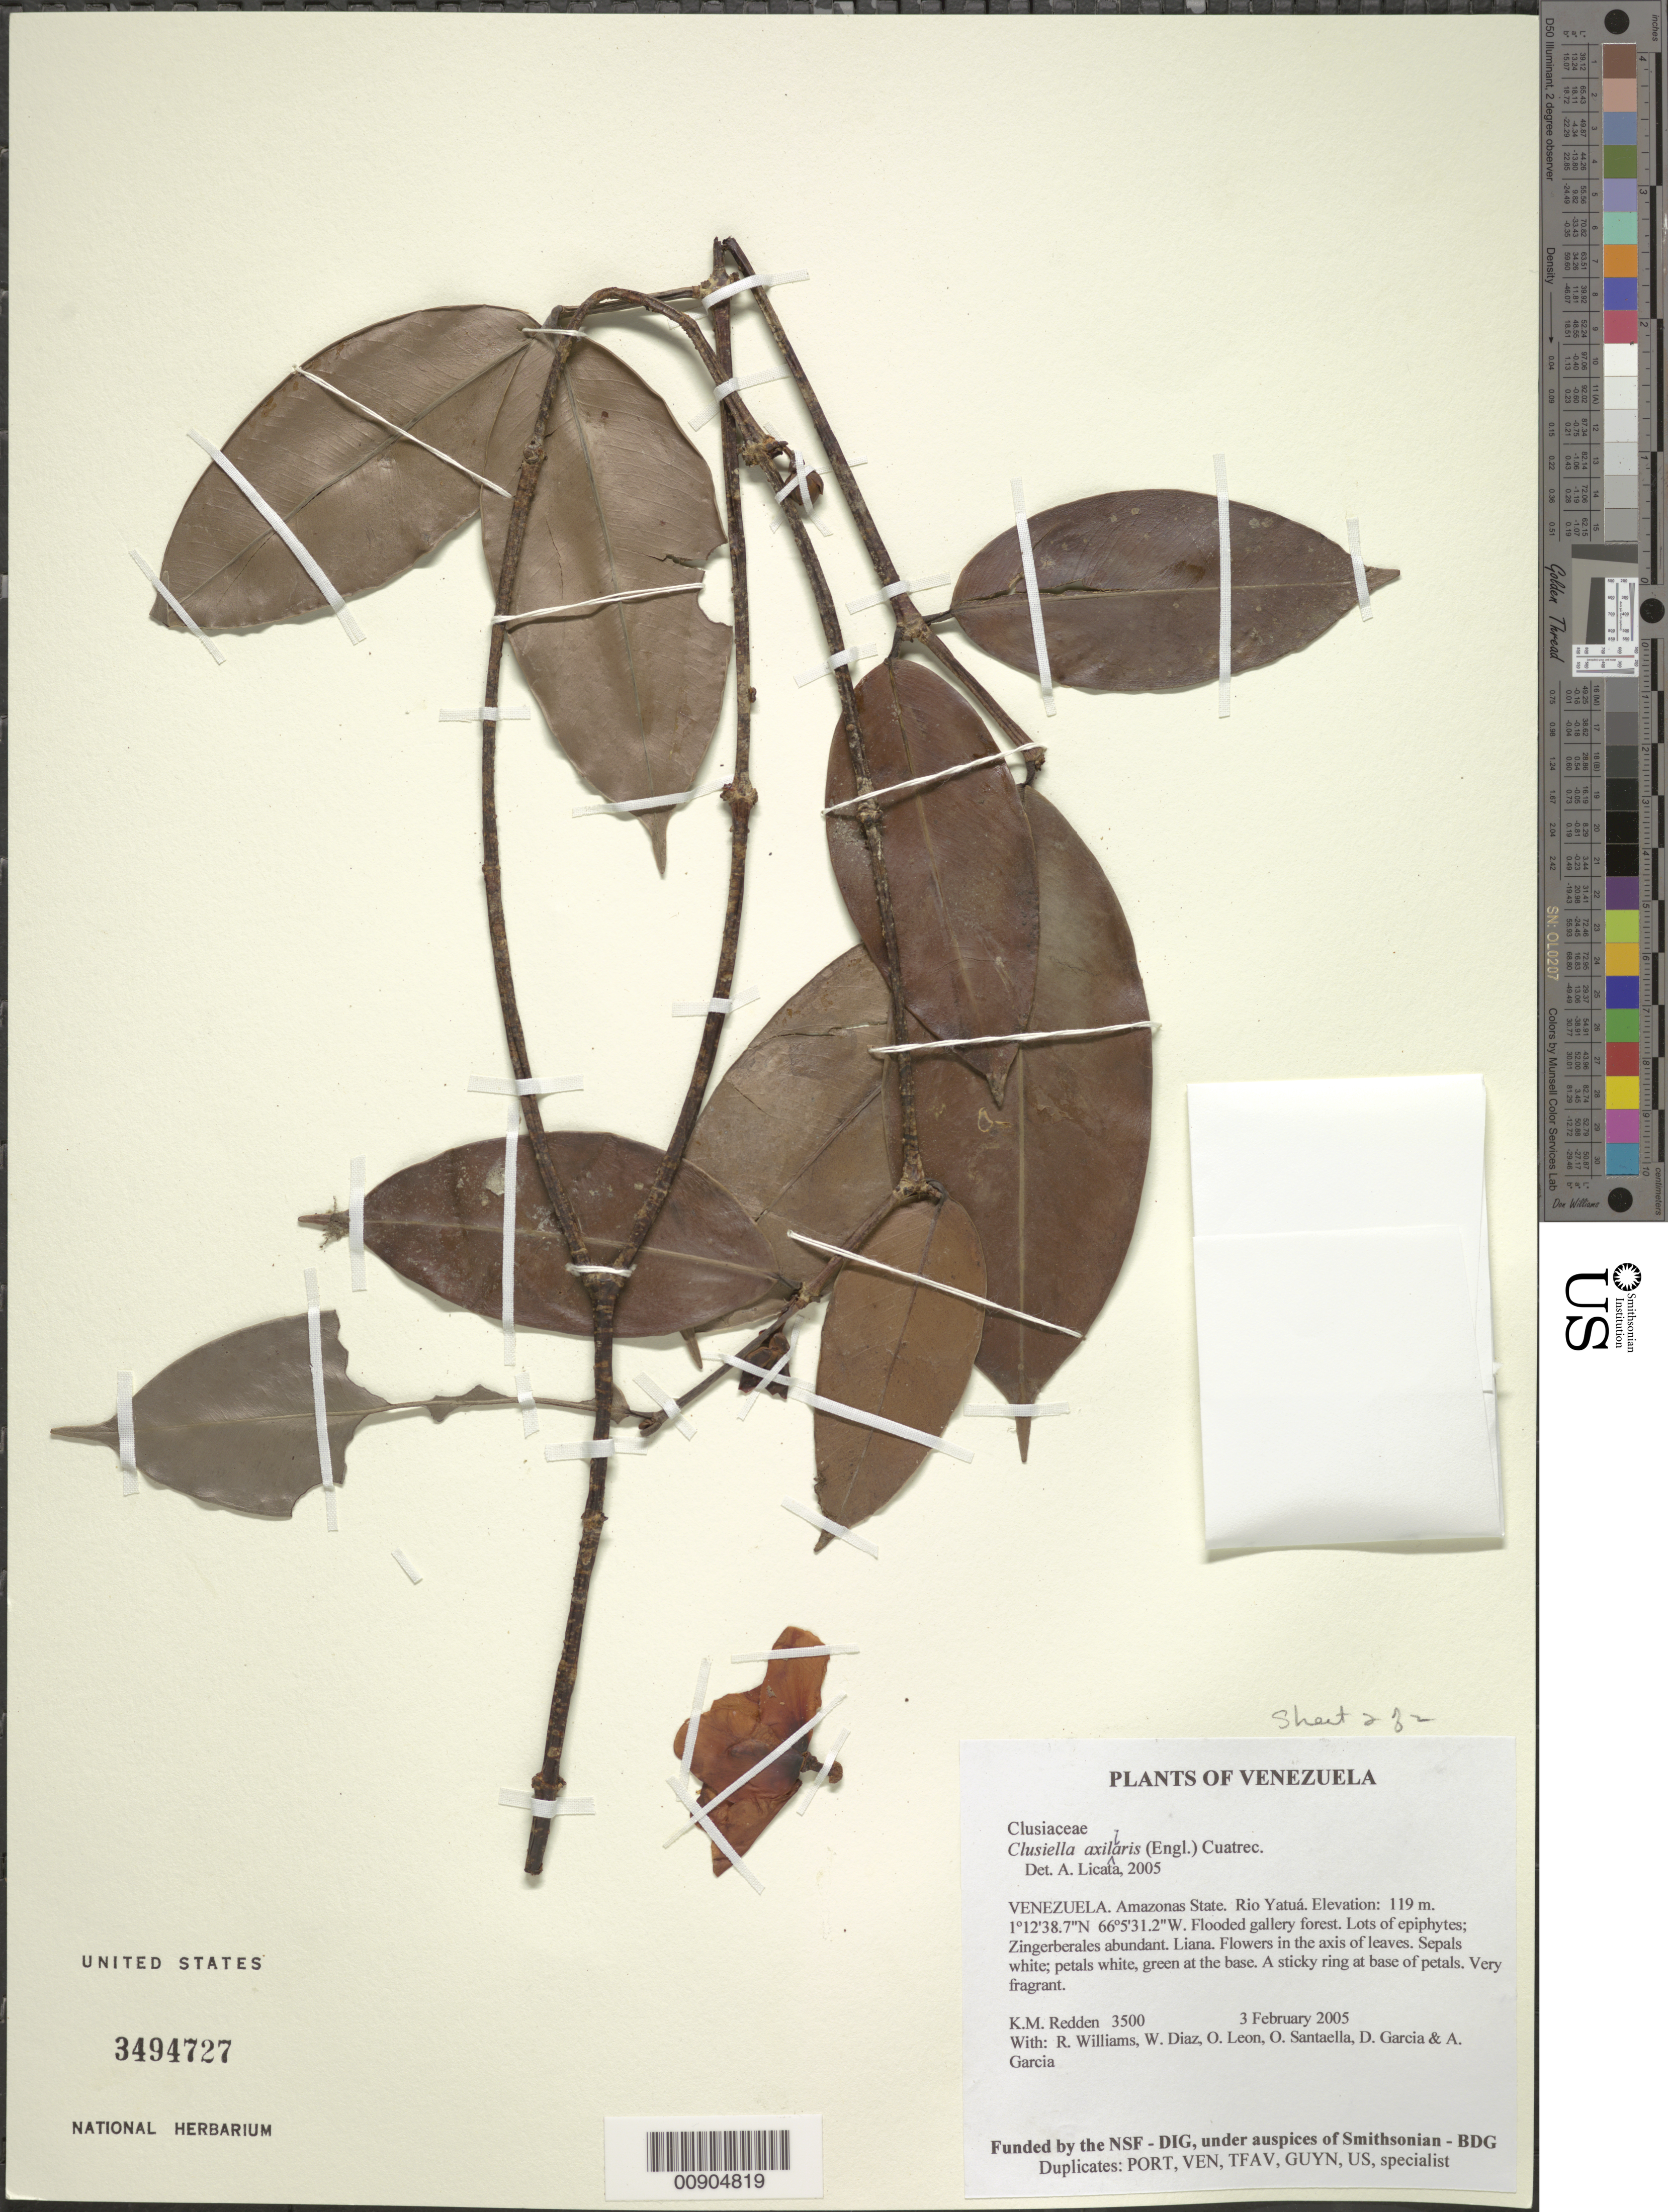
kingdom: Plantae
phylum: Tracheophyta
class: Magnoliopsida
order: Malpighiales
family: Calophyllaceae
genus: Clusiella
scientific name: Clusiella axillaris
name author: (Engl.) Cuatrec.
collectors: K. M. Redden, R. Williams, W. Díaz P., O. León, O. Santaella, D. Garcia & A. Garcia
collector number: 3500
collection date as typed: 3 February 2005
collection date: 2005-02-03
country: Venezuela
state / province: Amazonas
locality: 15 - Rio Yatuá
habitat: Flooded gallery forest. Lots of epiphytes; Zingerberales abundant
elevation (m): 119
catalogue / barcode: US 3494727